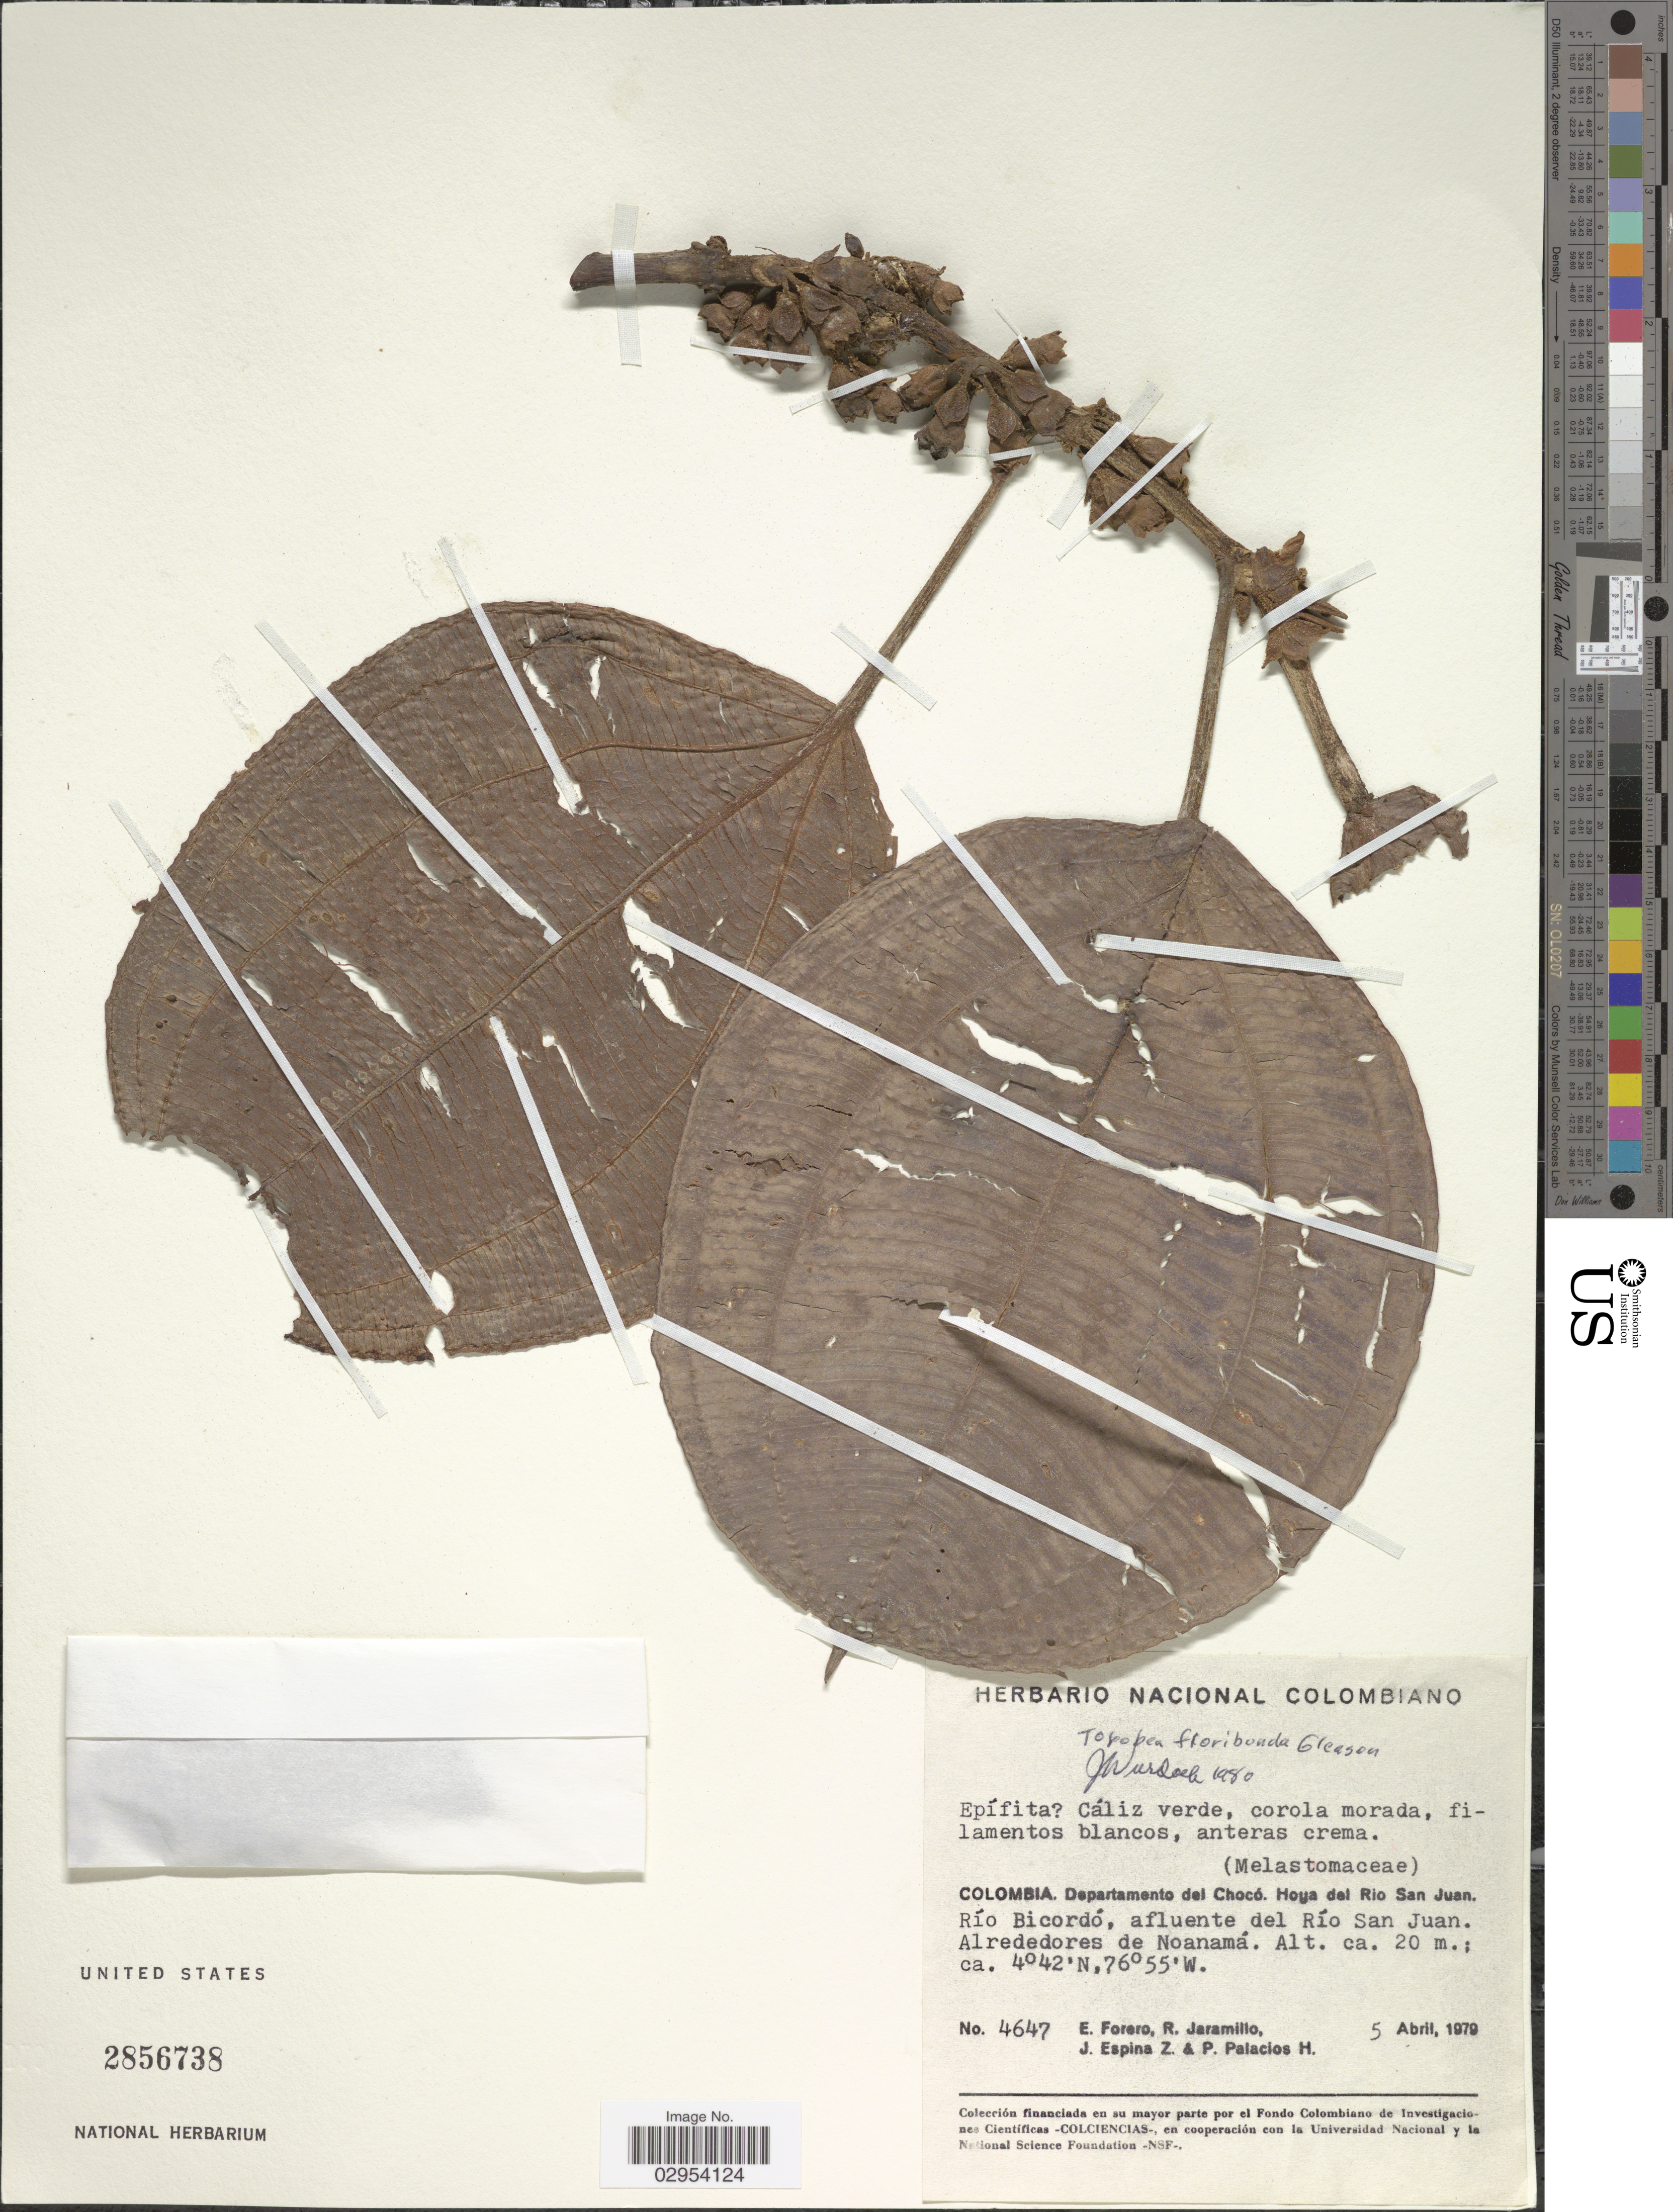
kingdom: Plantae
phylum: Tracheophyta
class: Magnoliopsida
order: Myrtales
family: Melastomataceae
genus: Topobea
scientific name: Topobea floribunda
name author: Gleason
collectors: E. Forero, R. Jaramillo, J. Espina Z. & P. Palacios H.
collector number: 4647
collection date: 1979-04-05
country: Colombia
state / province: Chocó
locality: Departamento del Chocó: Hoya del Rio San Juan, Río Bicordó, afluente del Río San Juan. Alrededores de Noanamá.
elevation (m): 20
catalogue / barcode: US 2856738